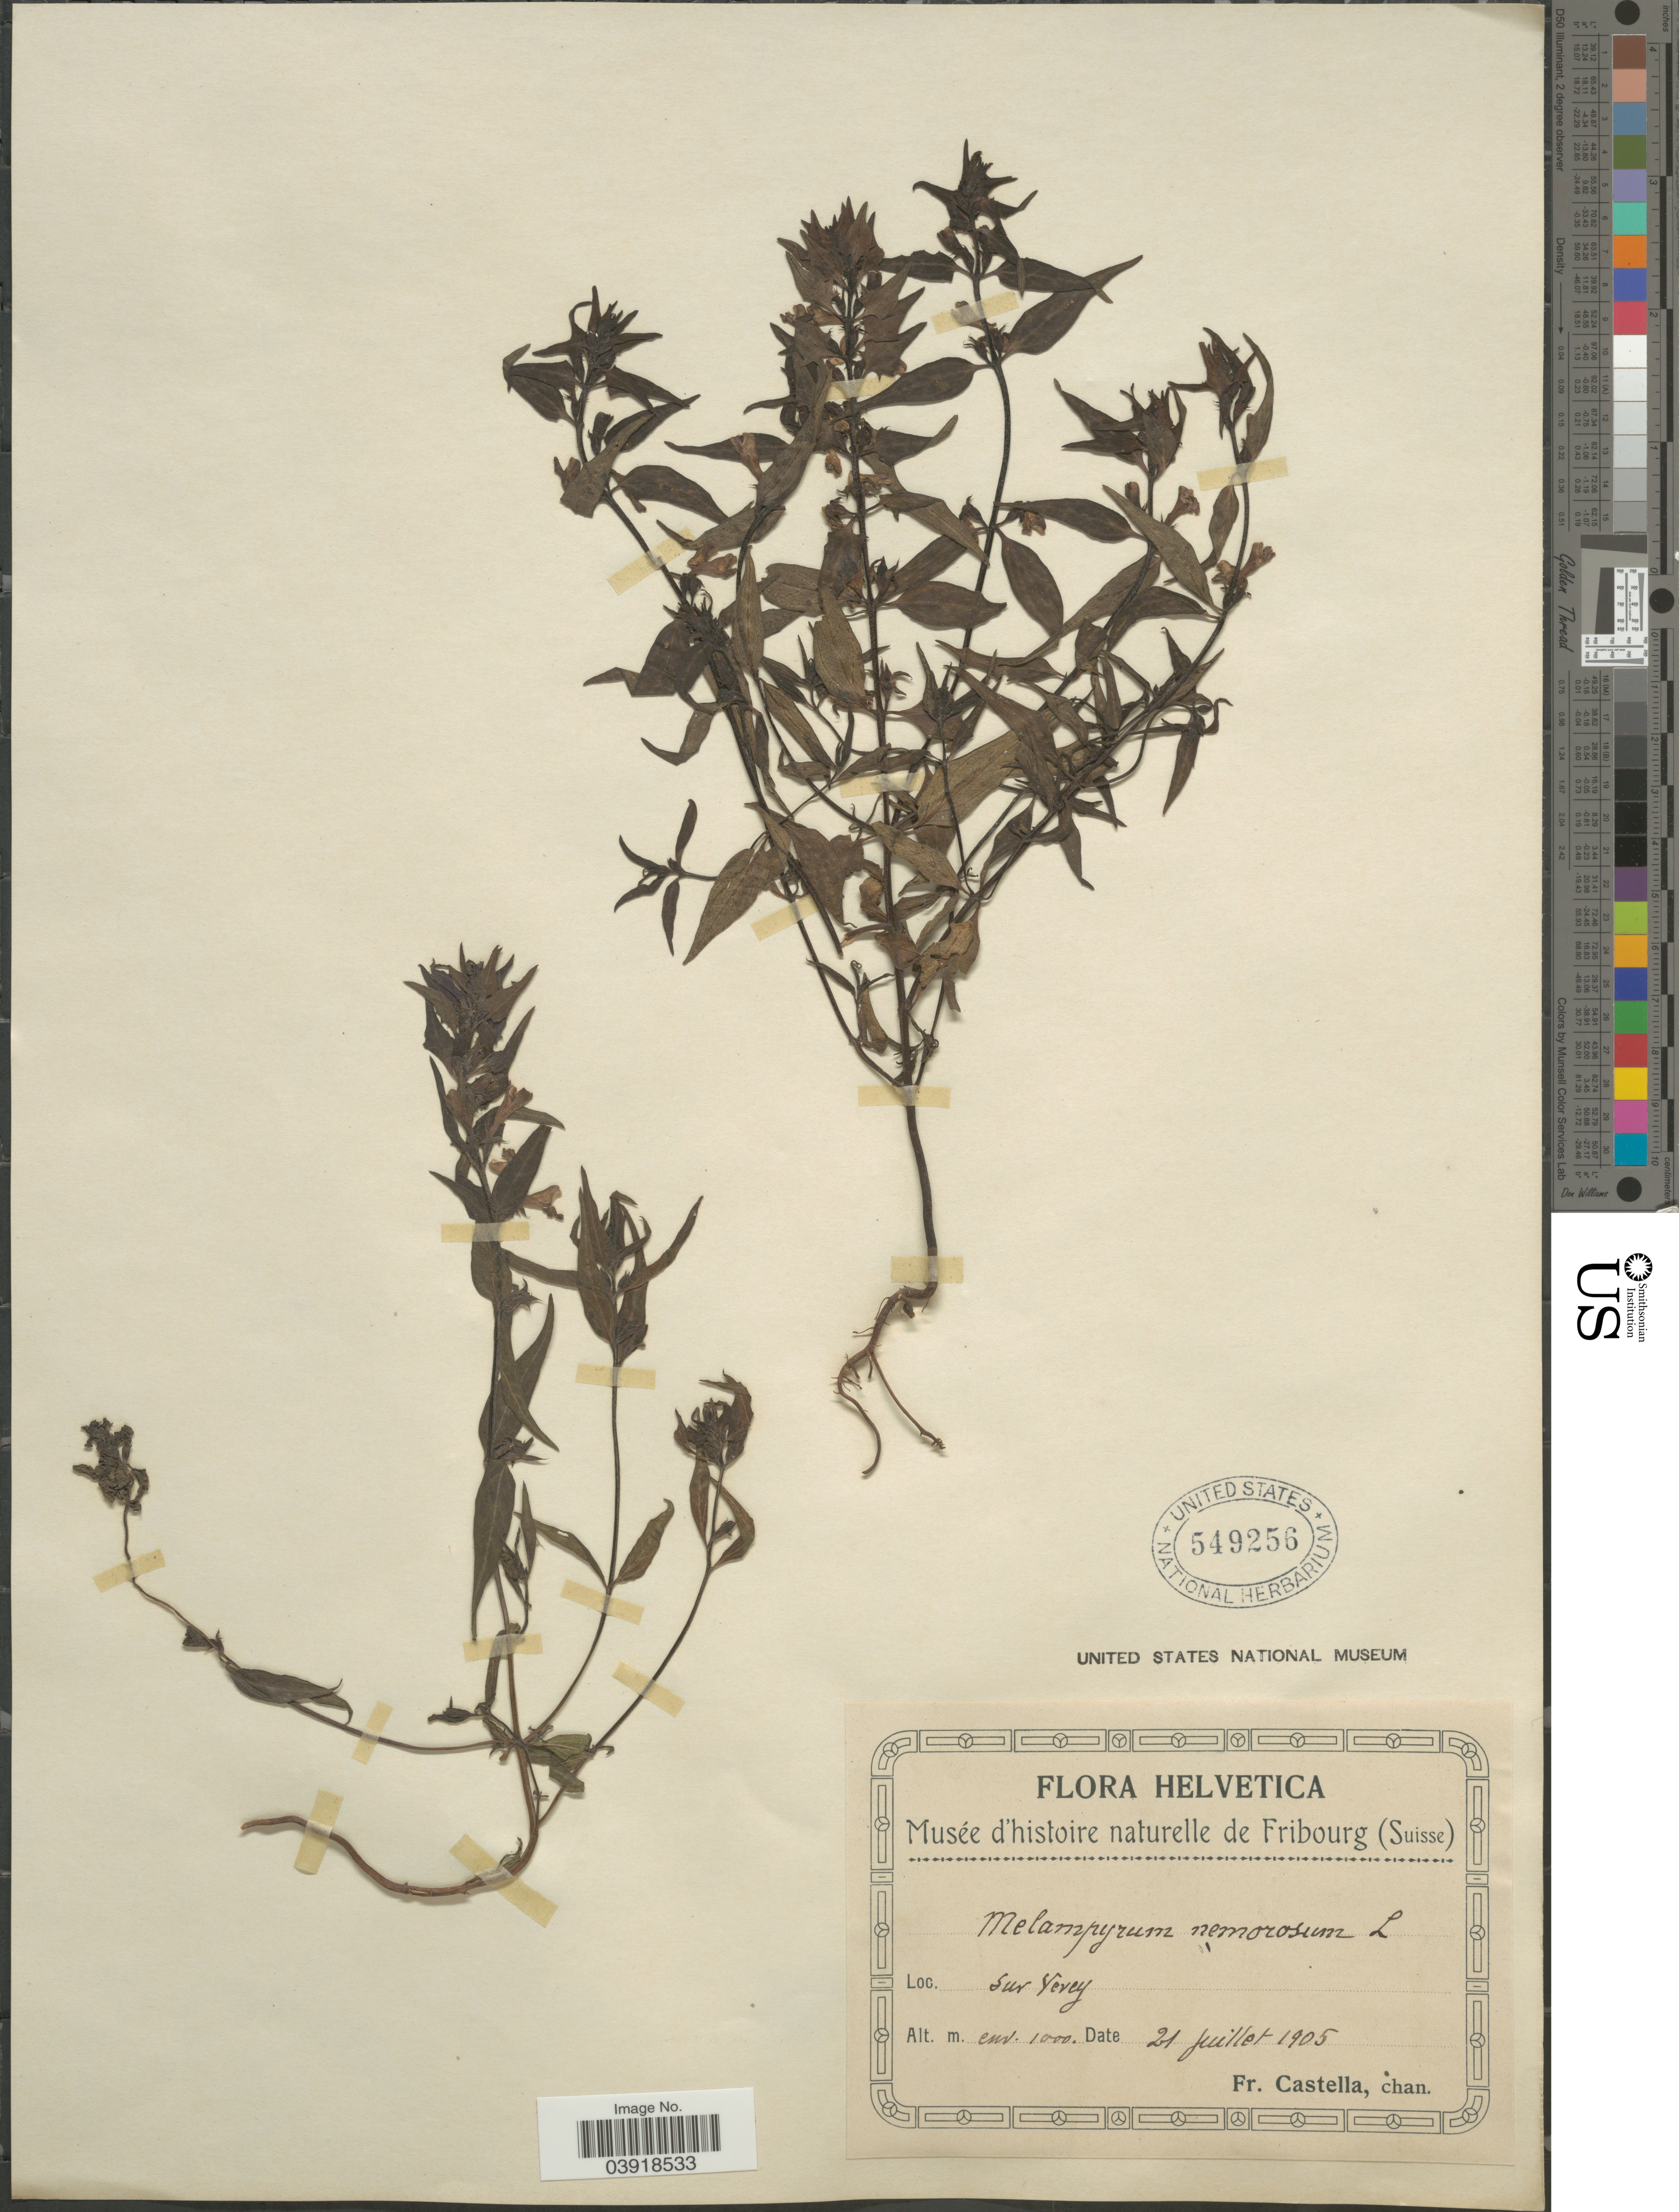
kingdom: Plantae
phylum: Tracheophyta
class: Magnoliopsida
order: Lamiales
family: Orobanchaceae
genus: Melampyrum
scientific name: Melampyrum nemorosum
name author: Baumg.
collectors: Fr. Castella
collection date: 1905-07-21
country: Switzerland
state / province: Fribourg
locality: Helvetica. Sur Yevey.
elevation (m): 1000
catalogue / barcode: US 549256